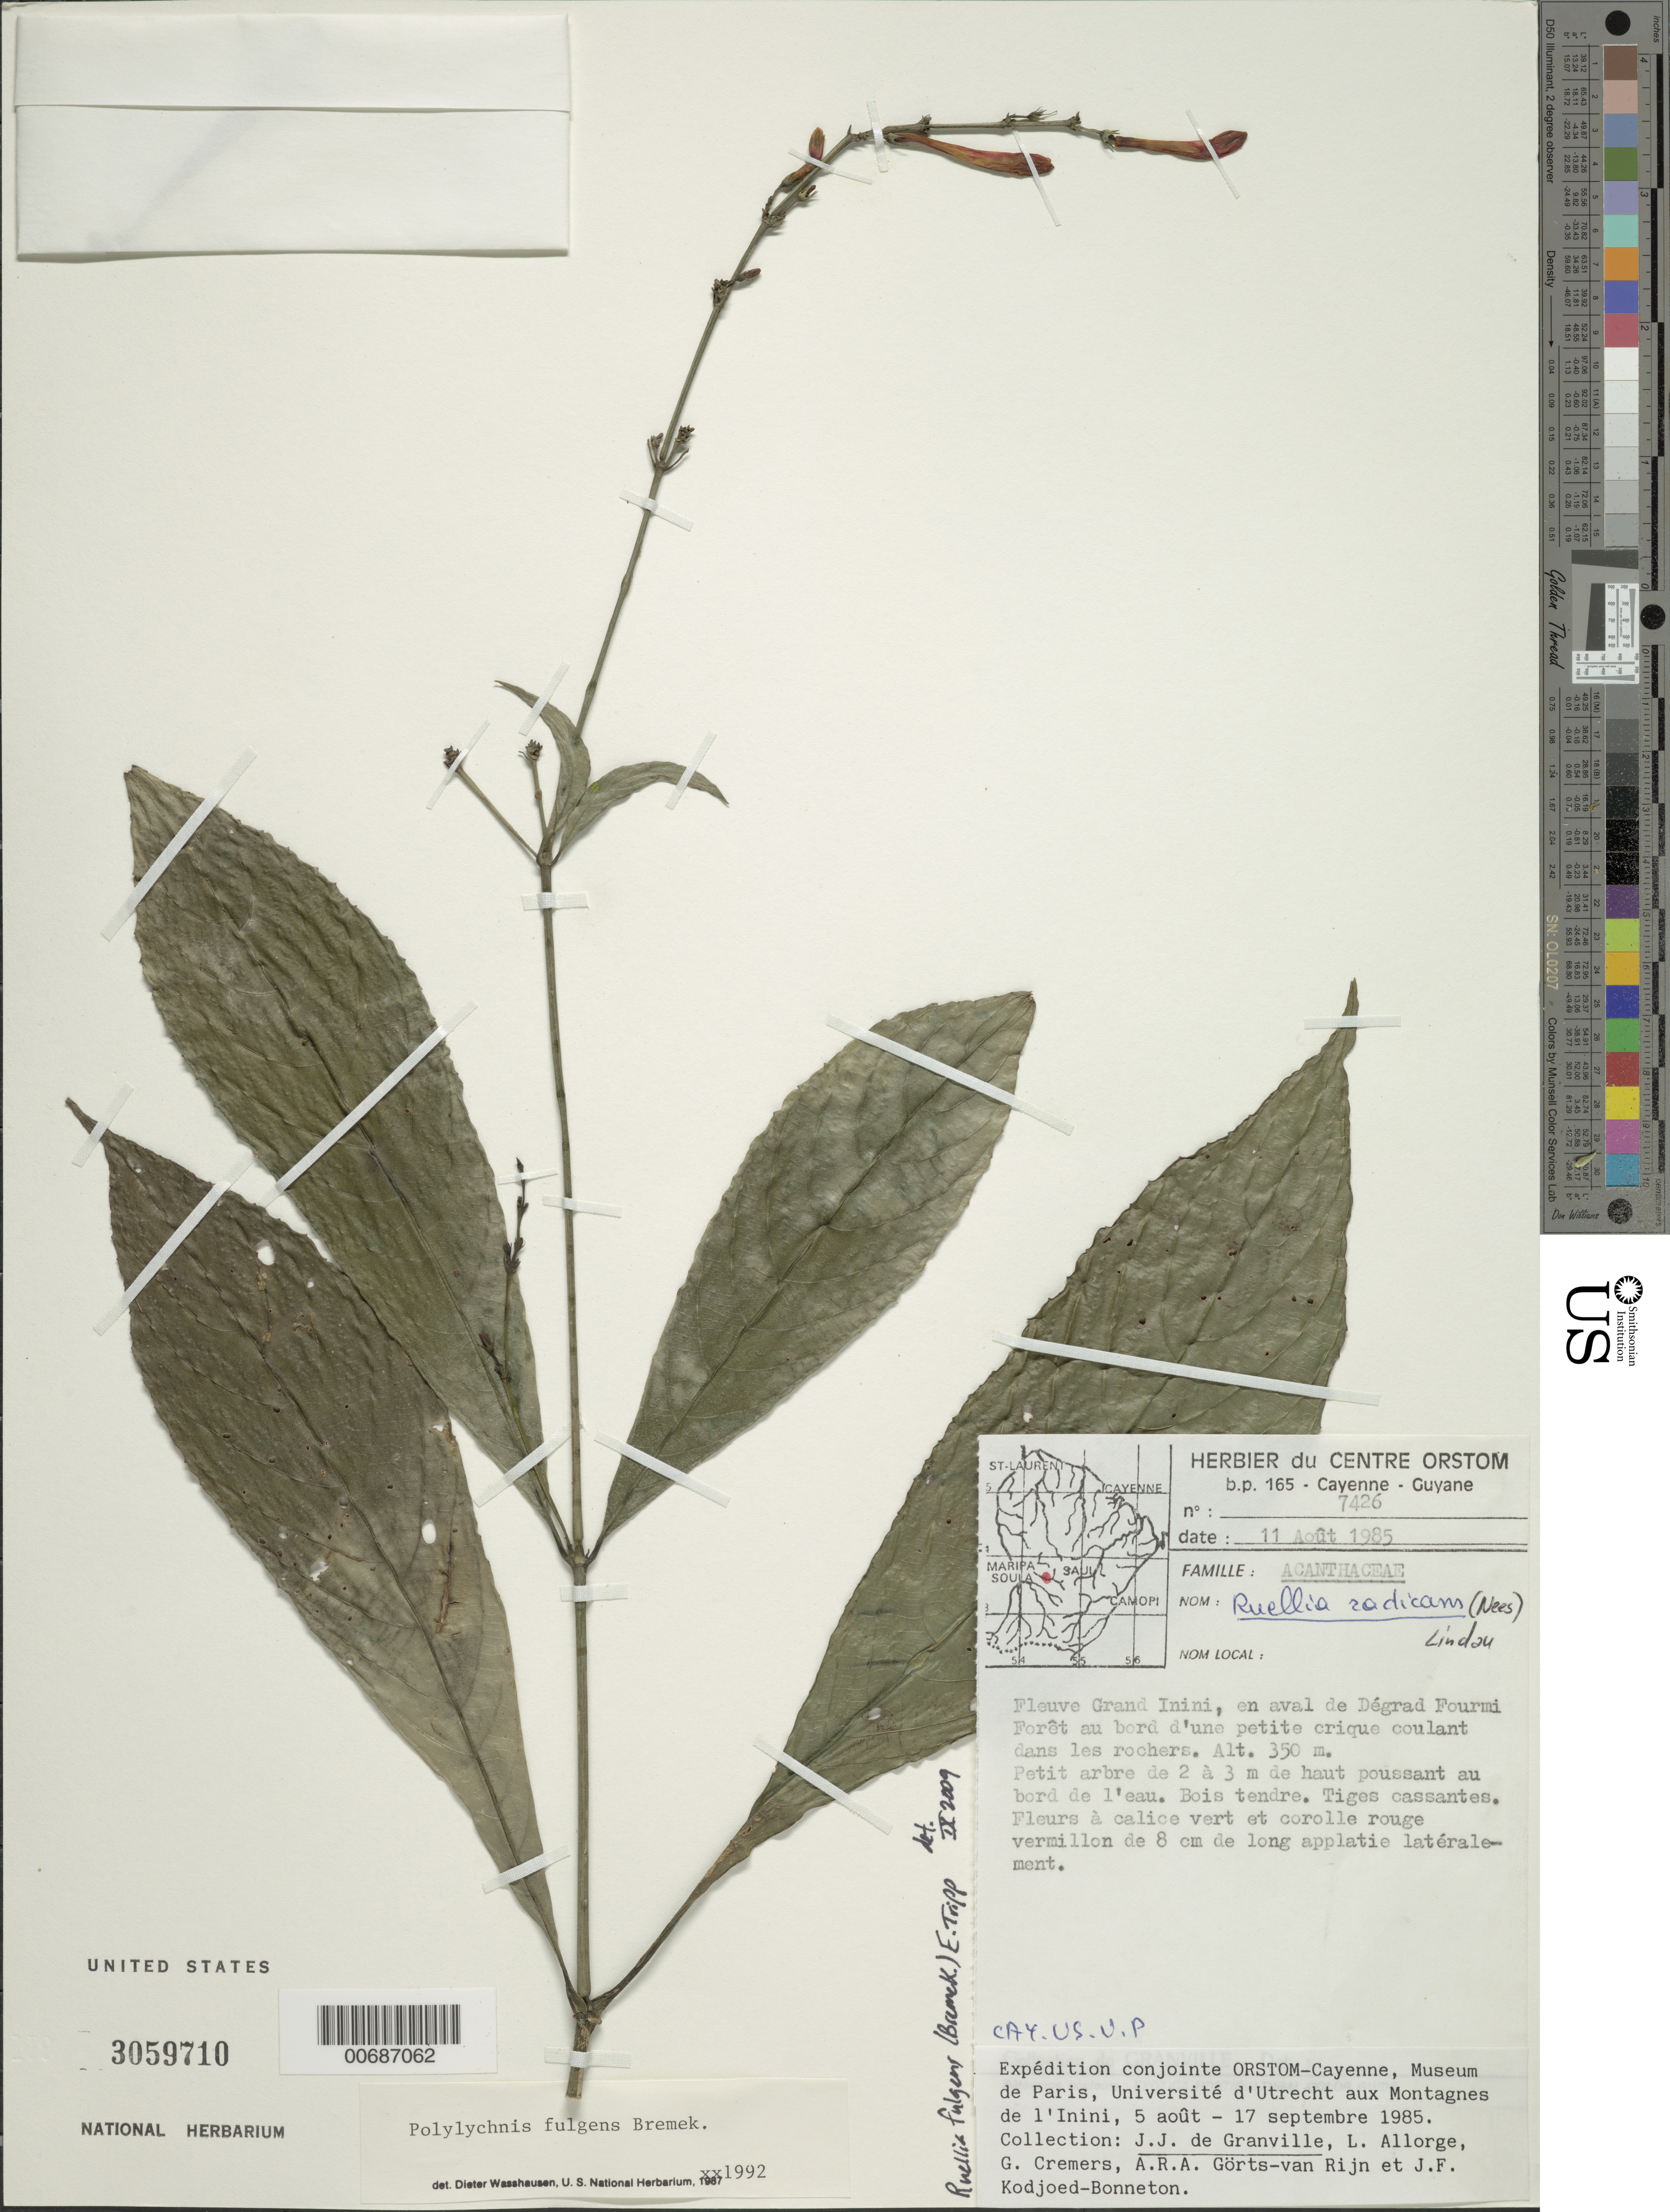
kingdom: Plantae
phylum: Tracheophyta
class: Magnoliopsida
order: Lamiales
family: Acanthaceae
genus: Polylychnis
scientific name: Polylychnis fulgens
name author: Bremek.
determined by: Wasshausen, Dieter C., (BOT), Smithsonian Institution - National Museum of Natural History (UNITED STATES)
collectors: J.-J. de Granville, L. Allorge, G. Cremers, A. .R. A. Görts-van Rijn & J. Kodjoed-Bonneton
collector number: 7426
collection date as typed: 10-Aug-85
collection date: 1985-08-10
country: French Guiana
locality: Fleuve Grand Inini, en aval de Dégrad Fourmi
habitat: Forêt au bord d'une petite crique coulant dans les rochers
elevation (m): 350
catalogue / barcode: US 3059710